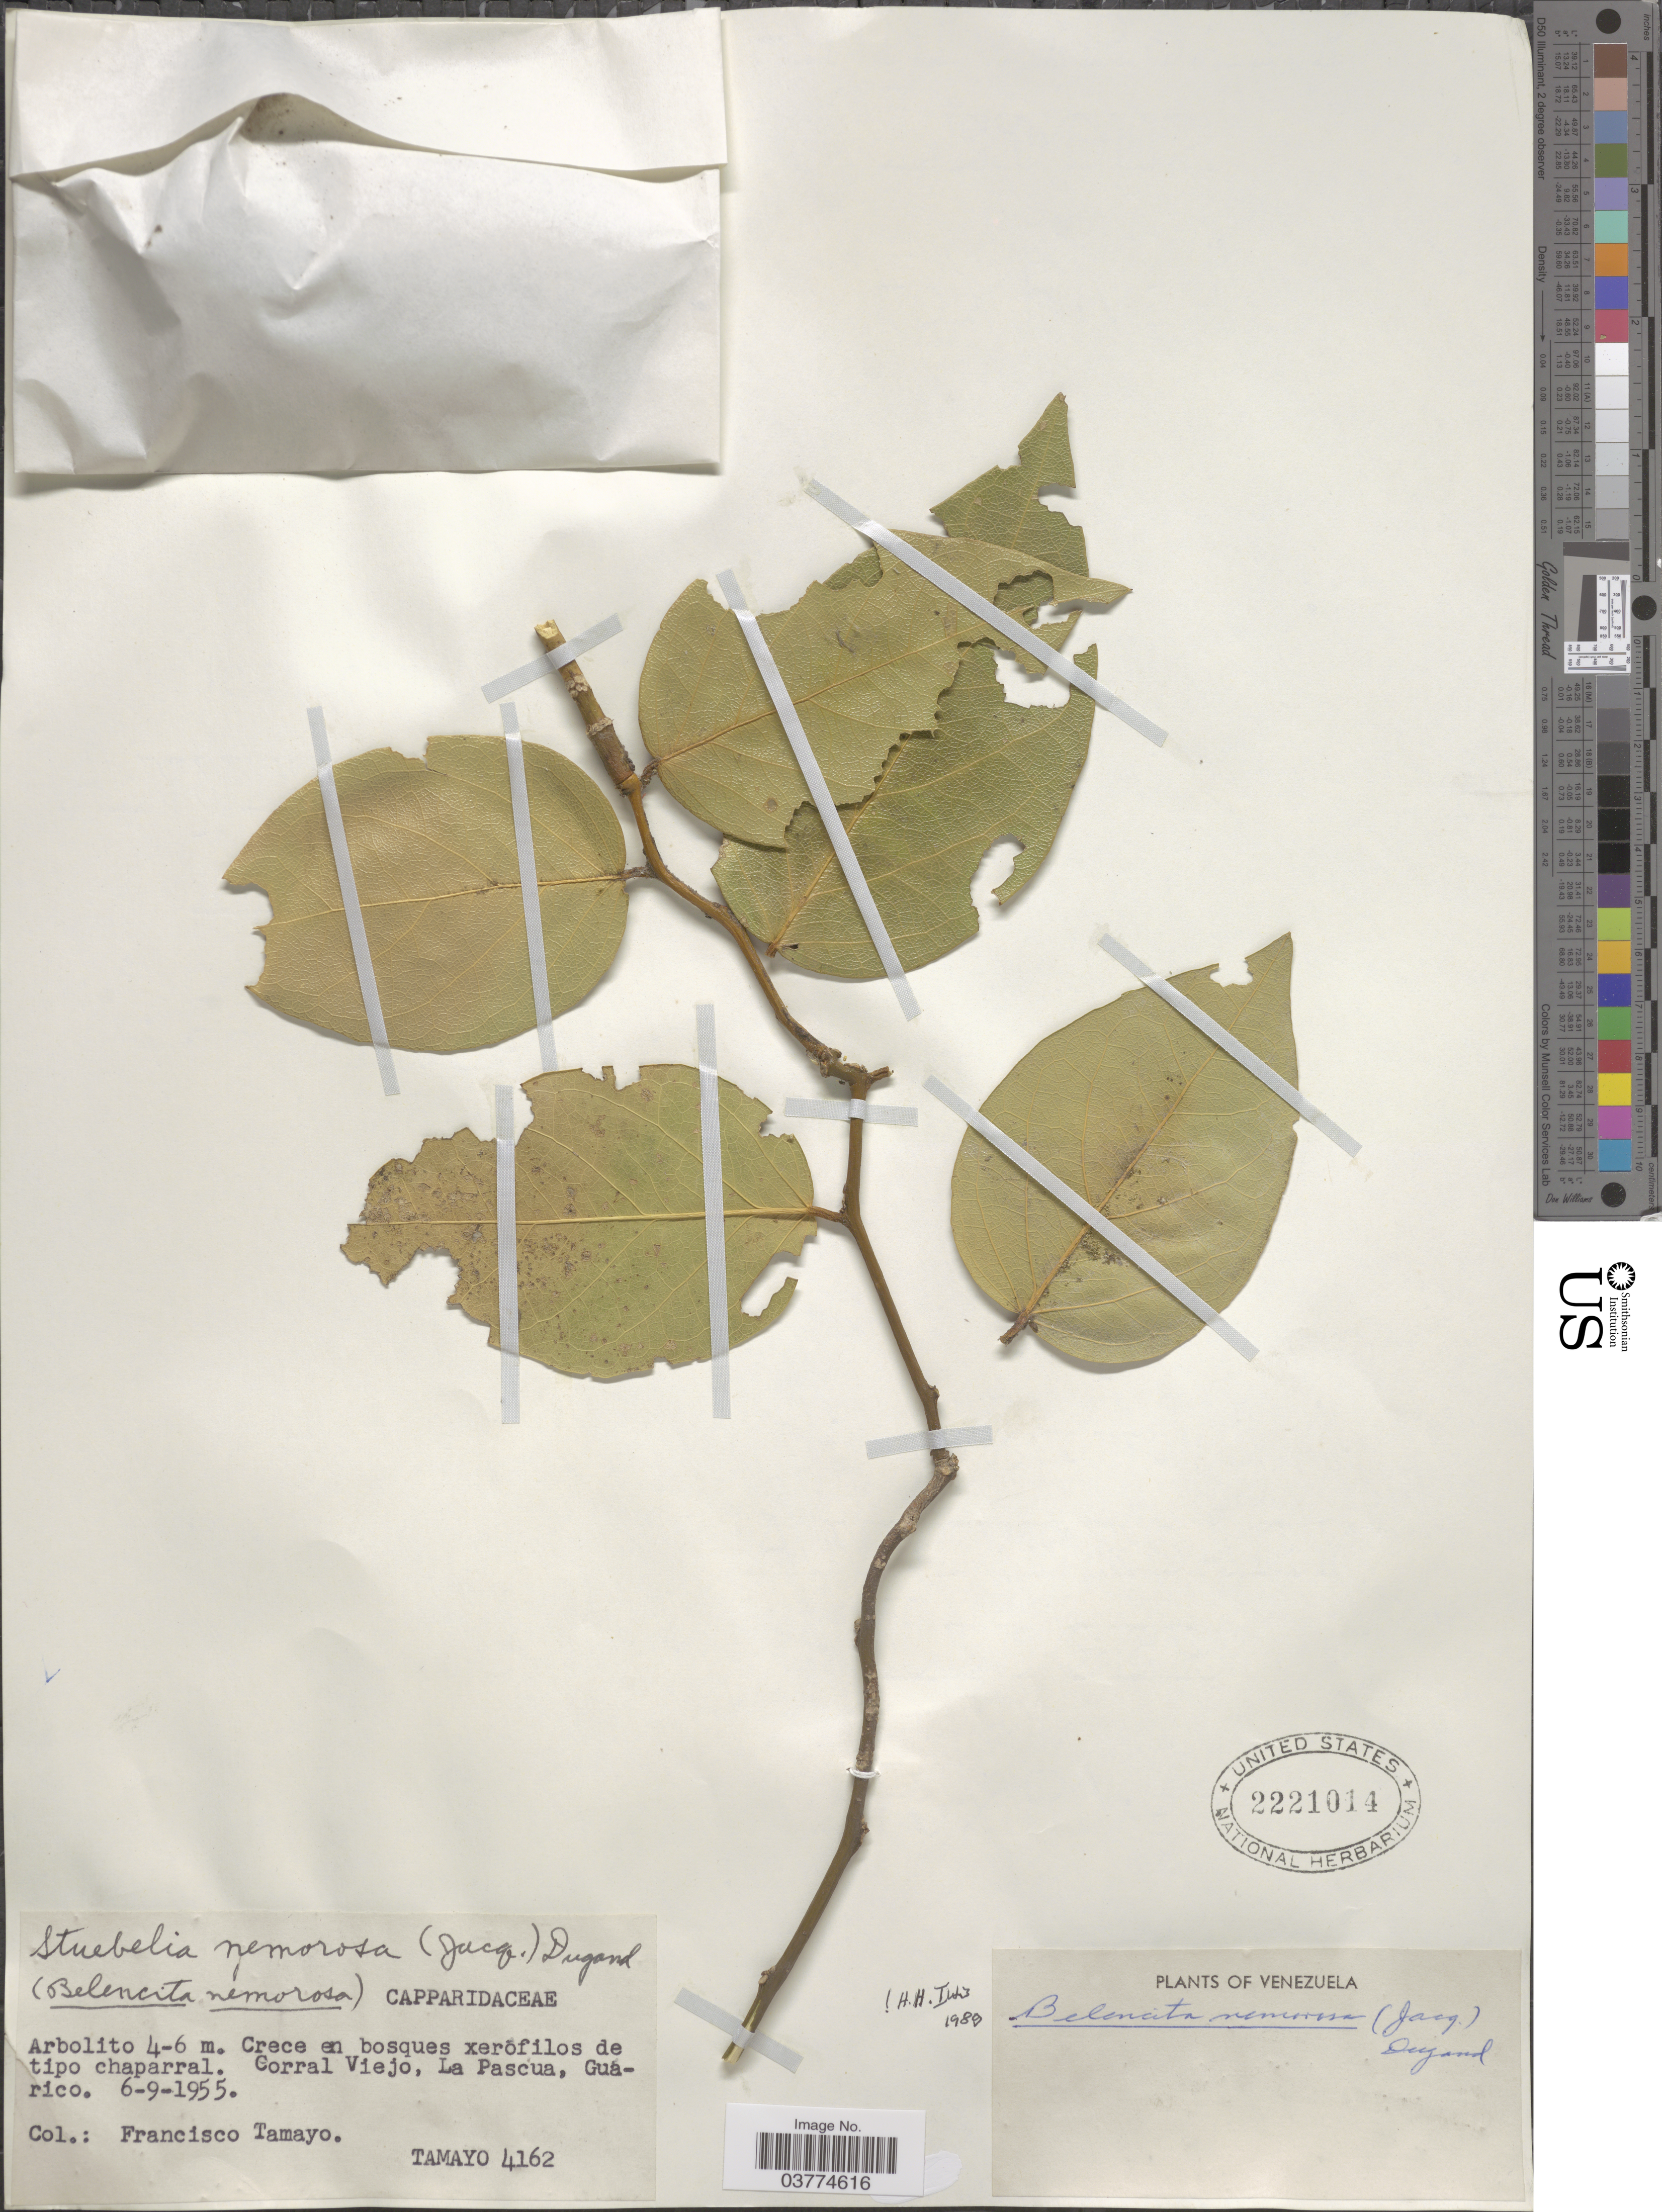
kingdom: Plantae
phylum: Tracheophyta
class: Magnoliopsida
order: Brassicales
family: Capparaceae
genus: Belencita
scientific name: Belencita nemorosa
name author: (Jacq.) Dugand G.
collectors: F. Tamayo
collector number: TAMAYO4162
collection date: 1955-09-06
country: Venezuela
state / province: Guarico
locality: Corral Viejo, La Pascua.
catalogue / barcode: US 2221014